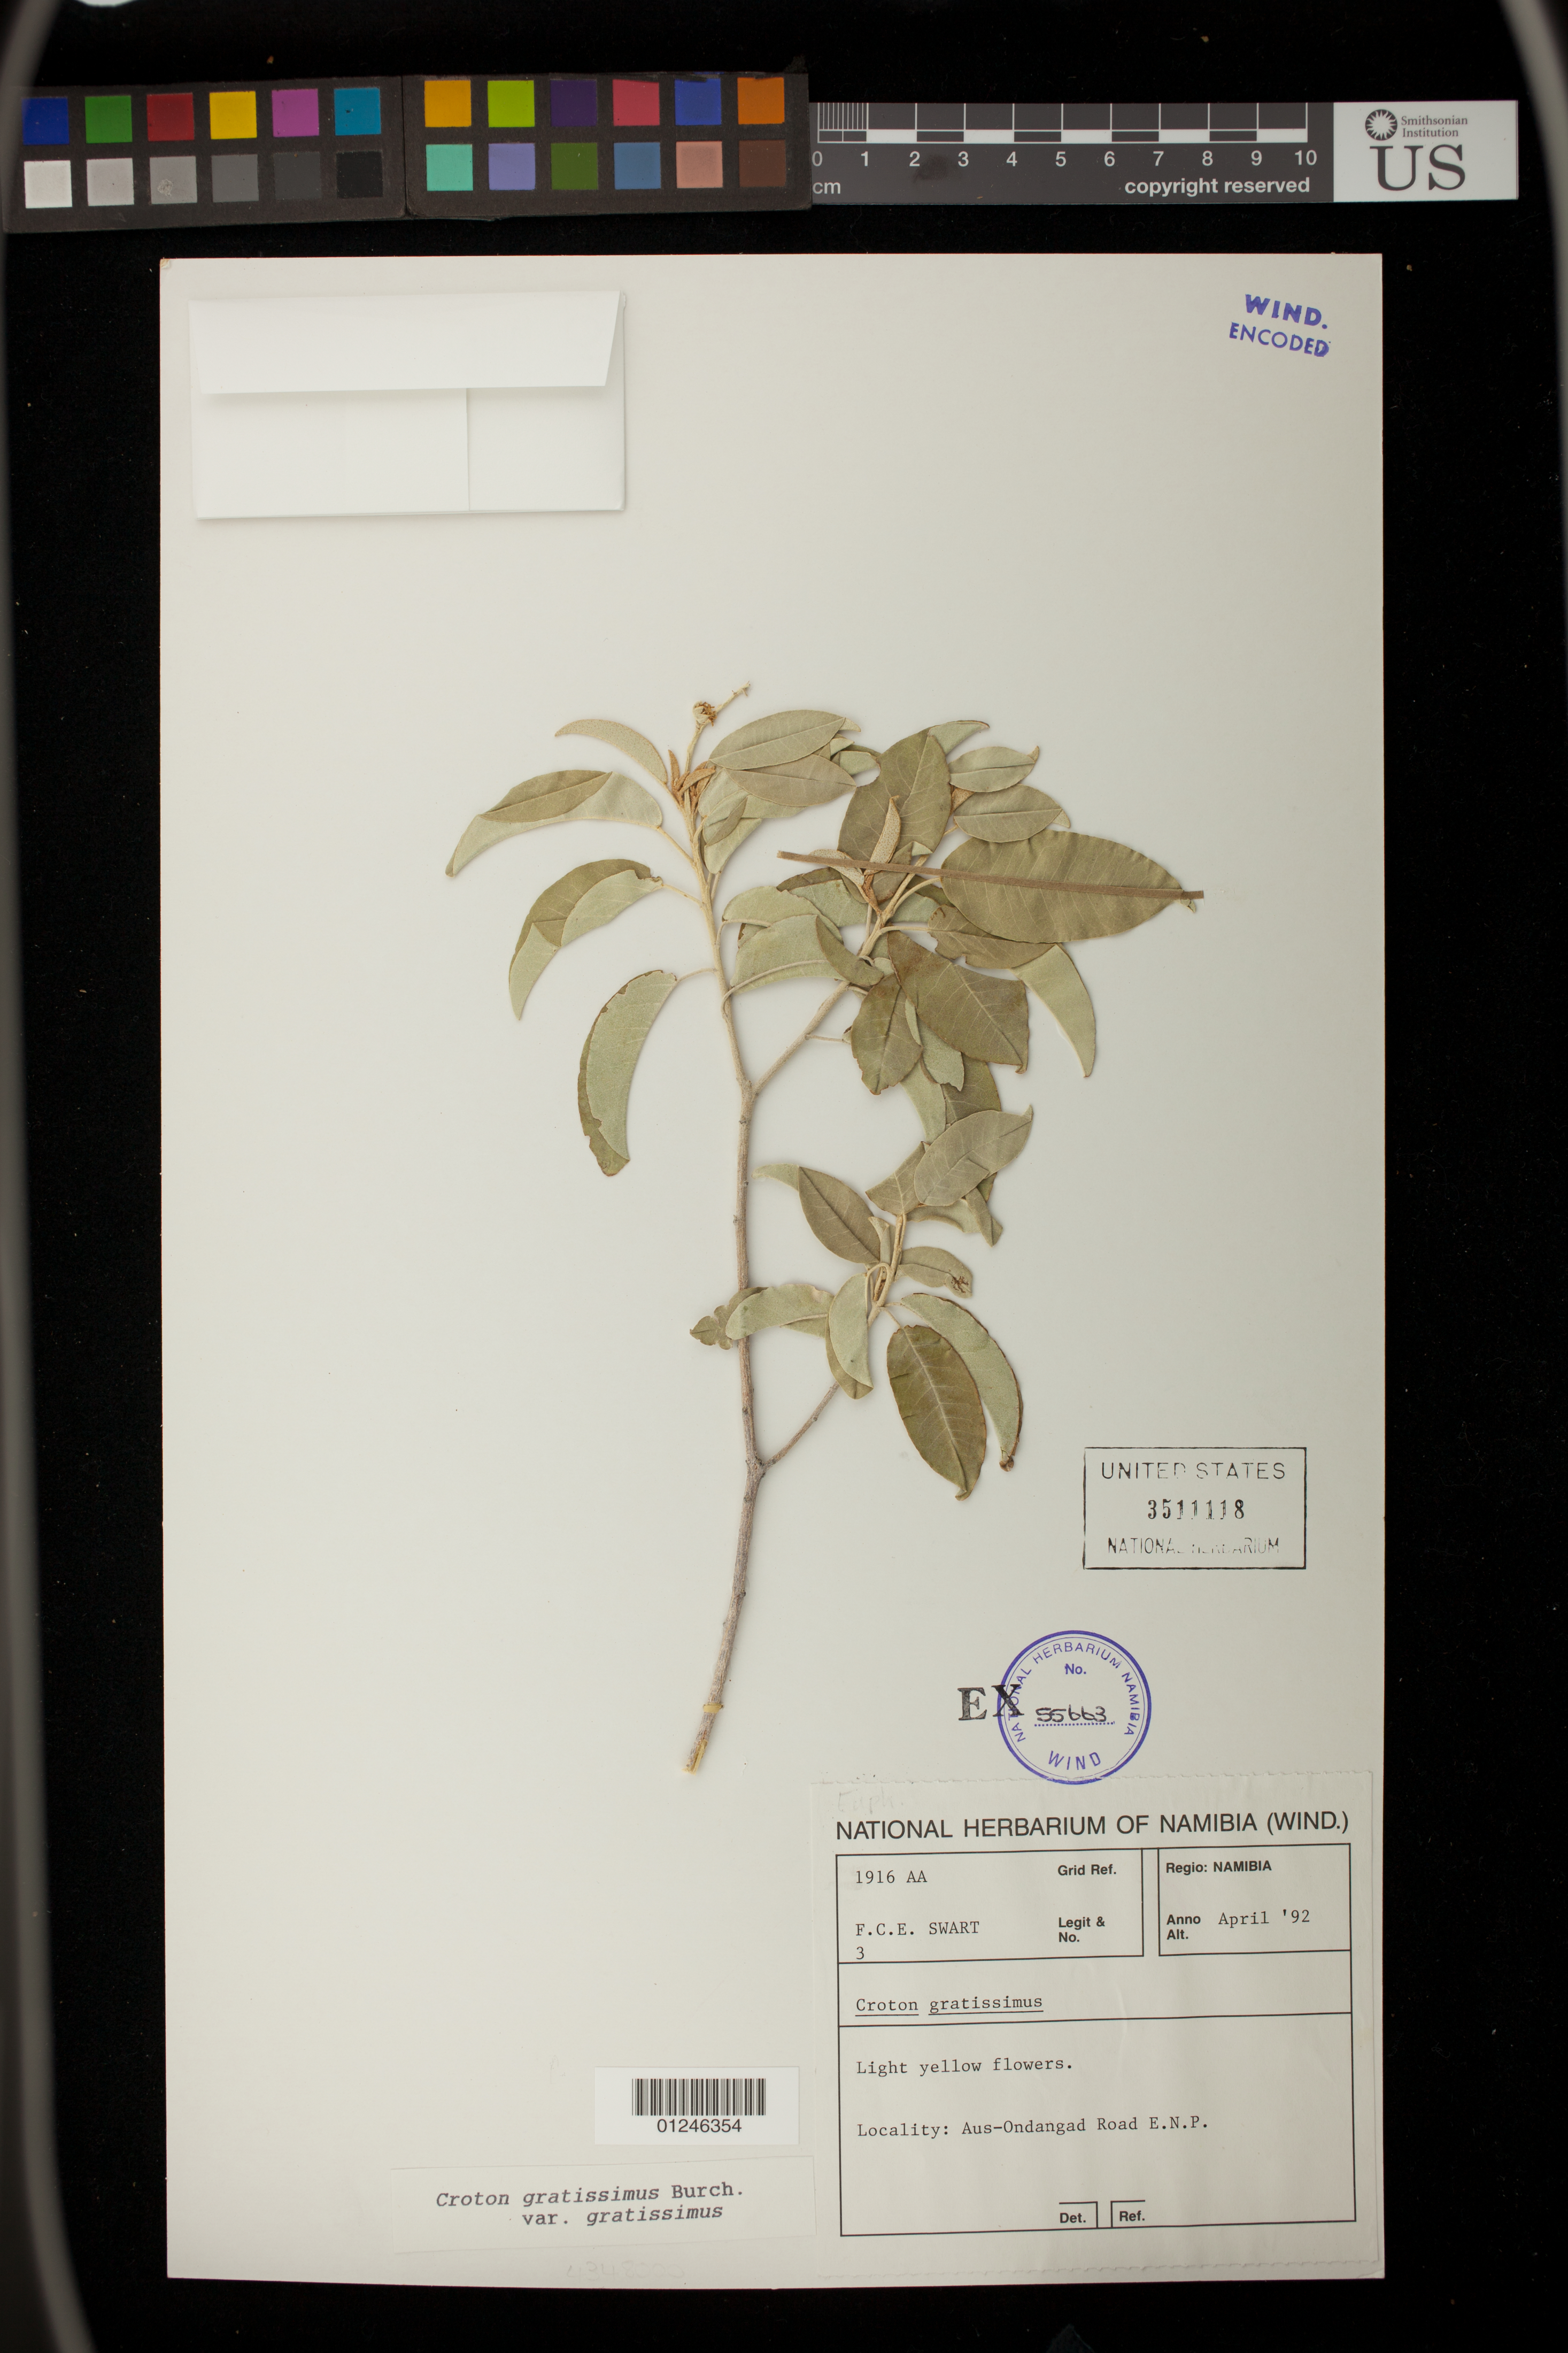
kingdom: Plantae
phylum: Tracheophyta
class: Magnoliopsida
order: Malpighiales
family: Euphorbiaceae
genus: Croton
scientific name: Croton gratissimus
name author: Burch.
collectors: F. Swart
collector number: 3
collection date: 1992-04-01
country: Namibia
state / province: Karas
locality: Aus-Ondangad Road E.N.P. Grid Ref. 1916 AA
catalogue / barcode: US 3511118